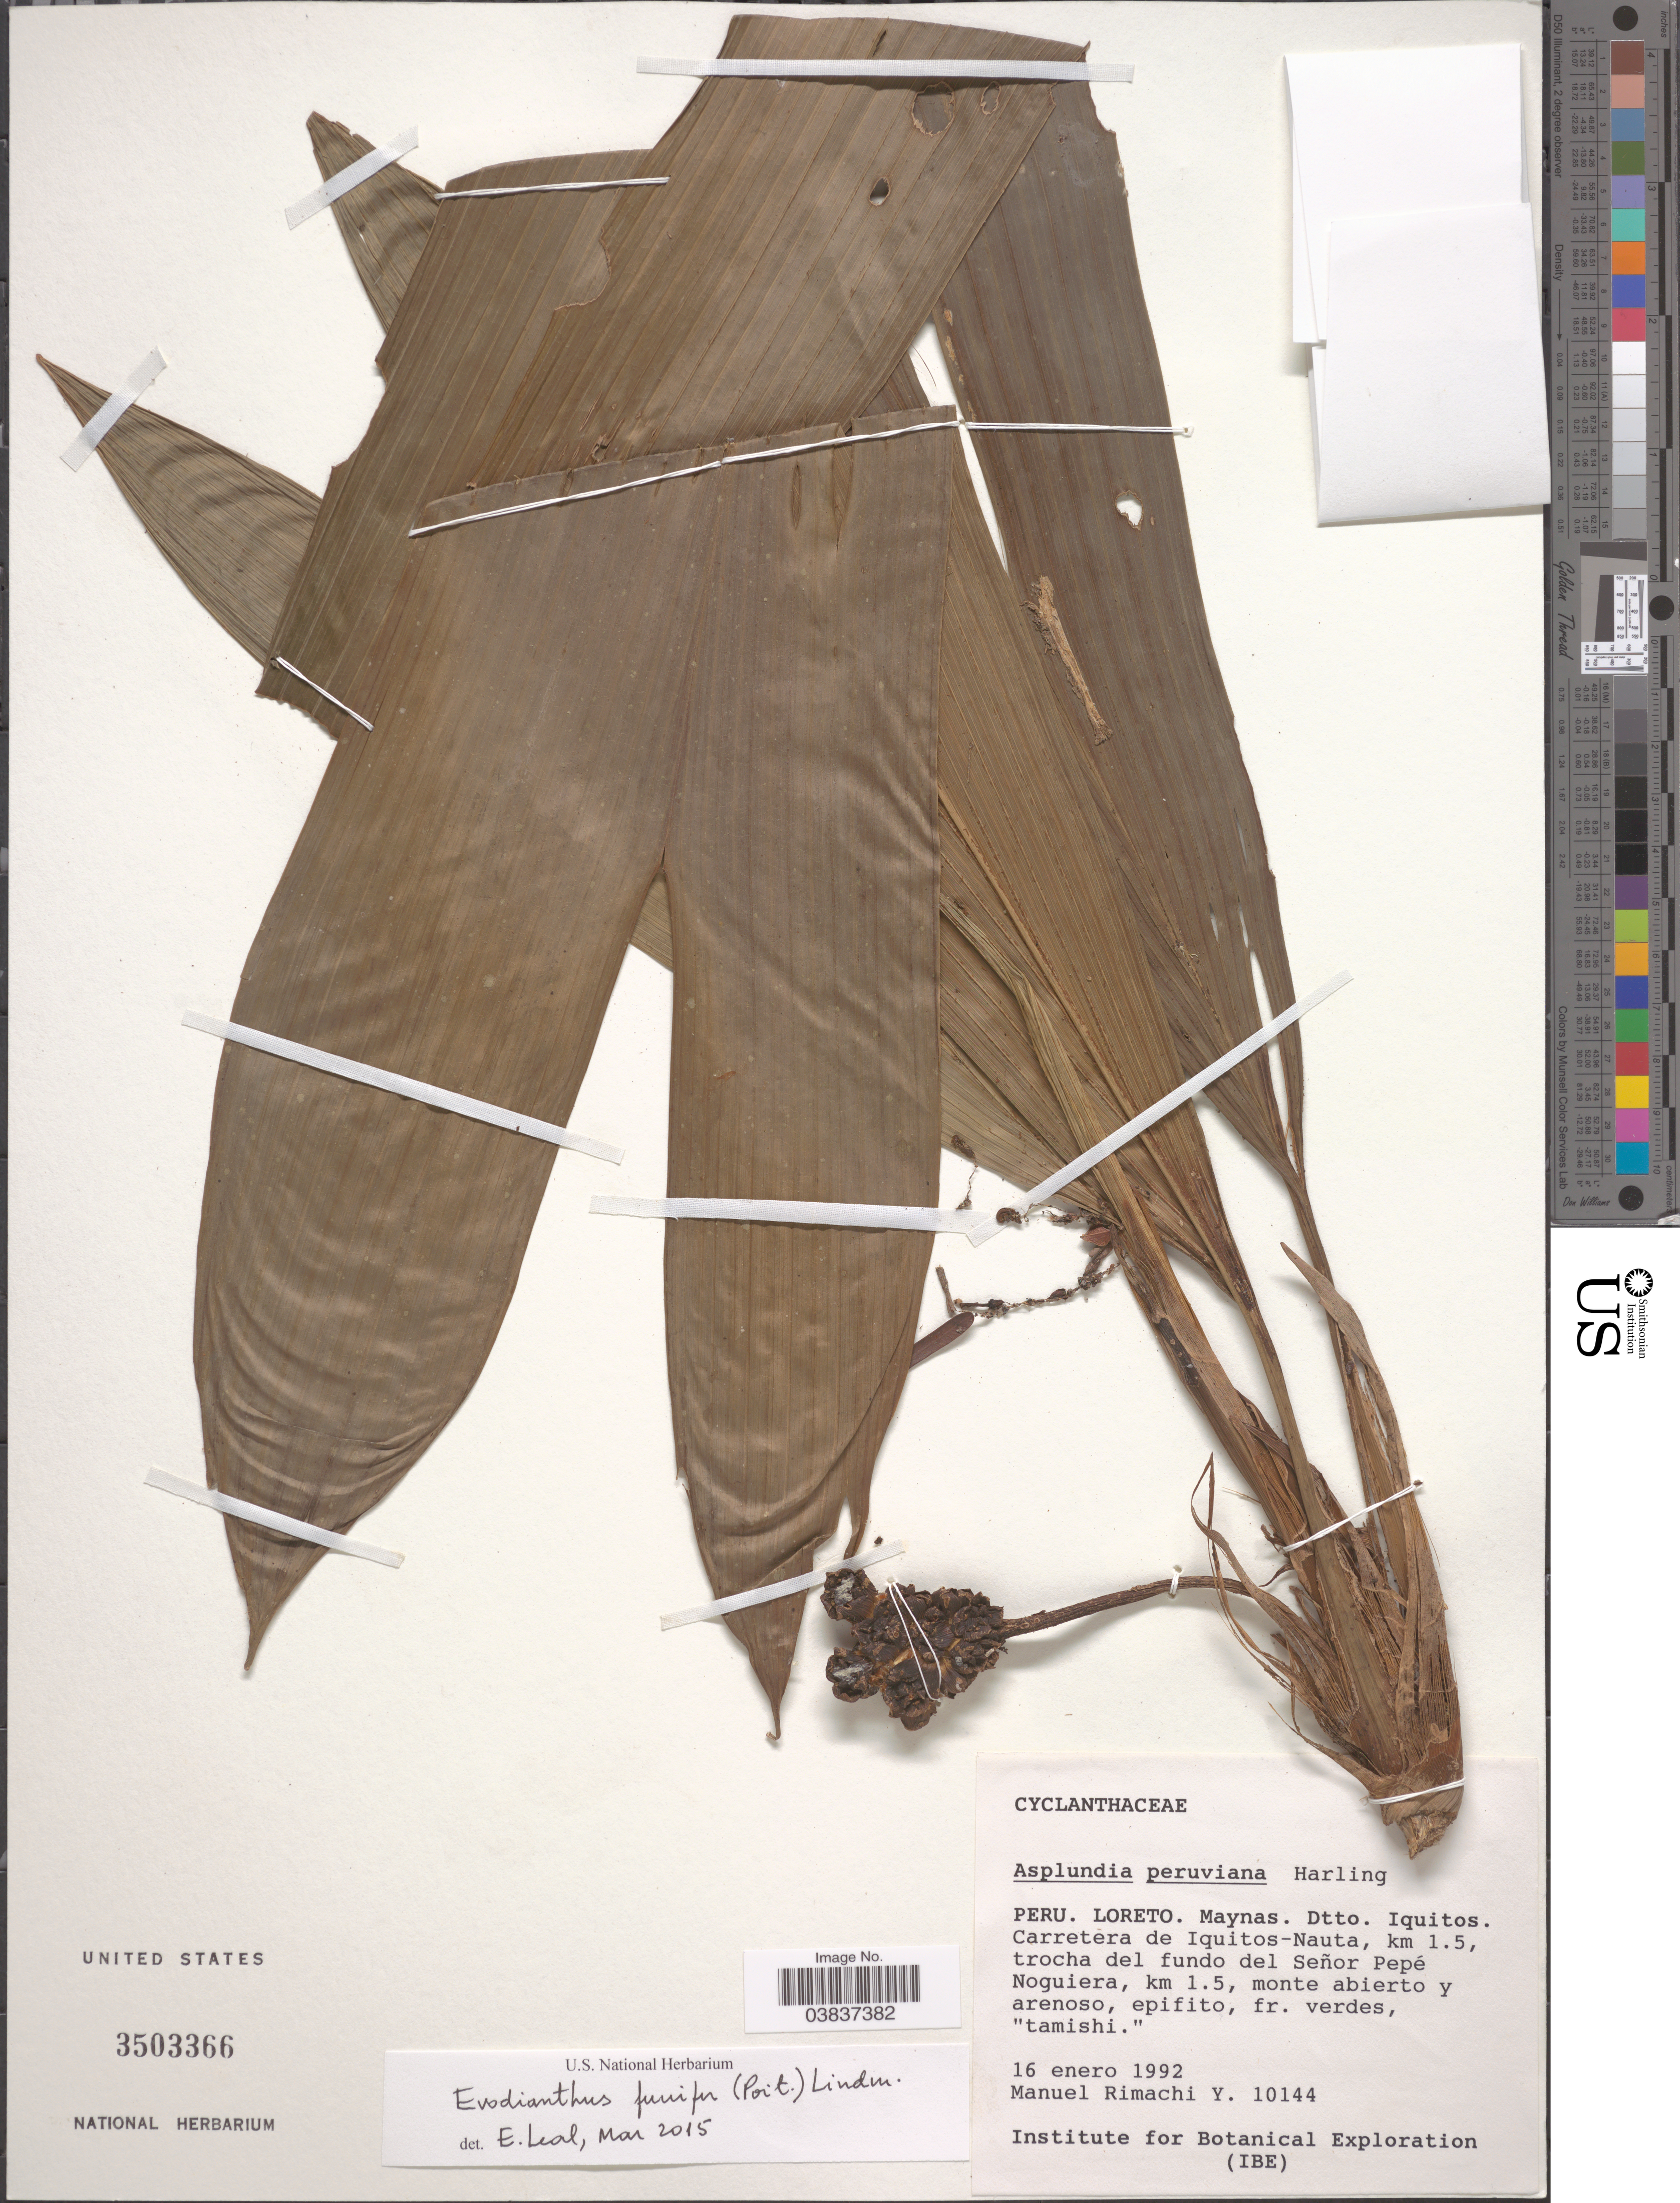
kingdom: Plantae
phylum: Tracheophyta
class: Liliopsida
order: Pandanales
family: Cyclanthaceae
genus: Evodianthus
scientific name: Evodianthus funifer subsp. funifer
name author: (Poit.) Lindm.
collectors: M. Rimachi Y.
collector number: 10144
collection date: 1992-01-16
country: Peru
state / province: Loreto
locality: Maynas. Dtto. Iquitos. Carretera de Iquitos-Nauta, km 1.5, trocha del fundo del Señor Pepé Noguiera, km 1.5.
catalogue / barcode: US 3503366